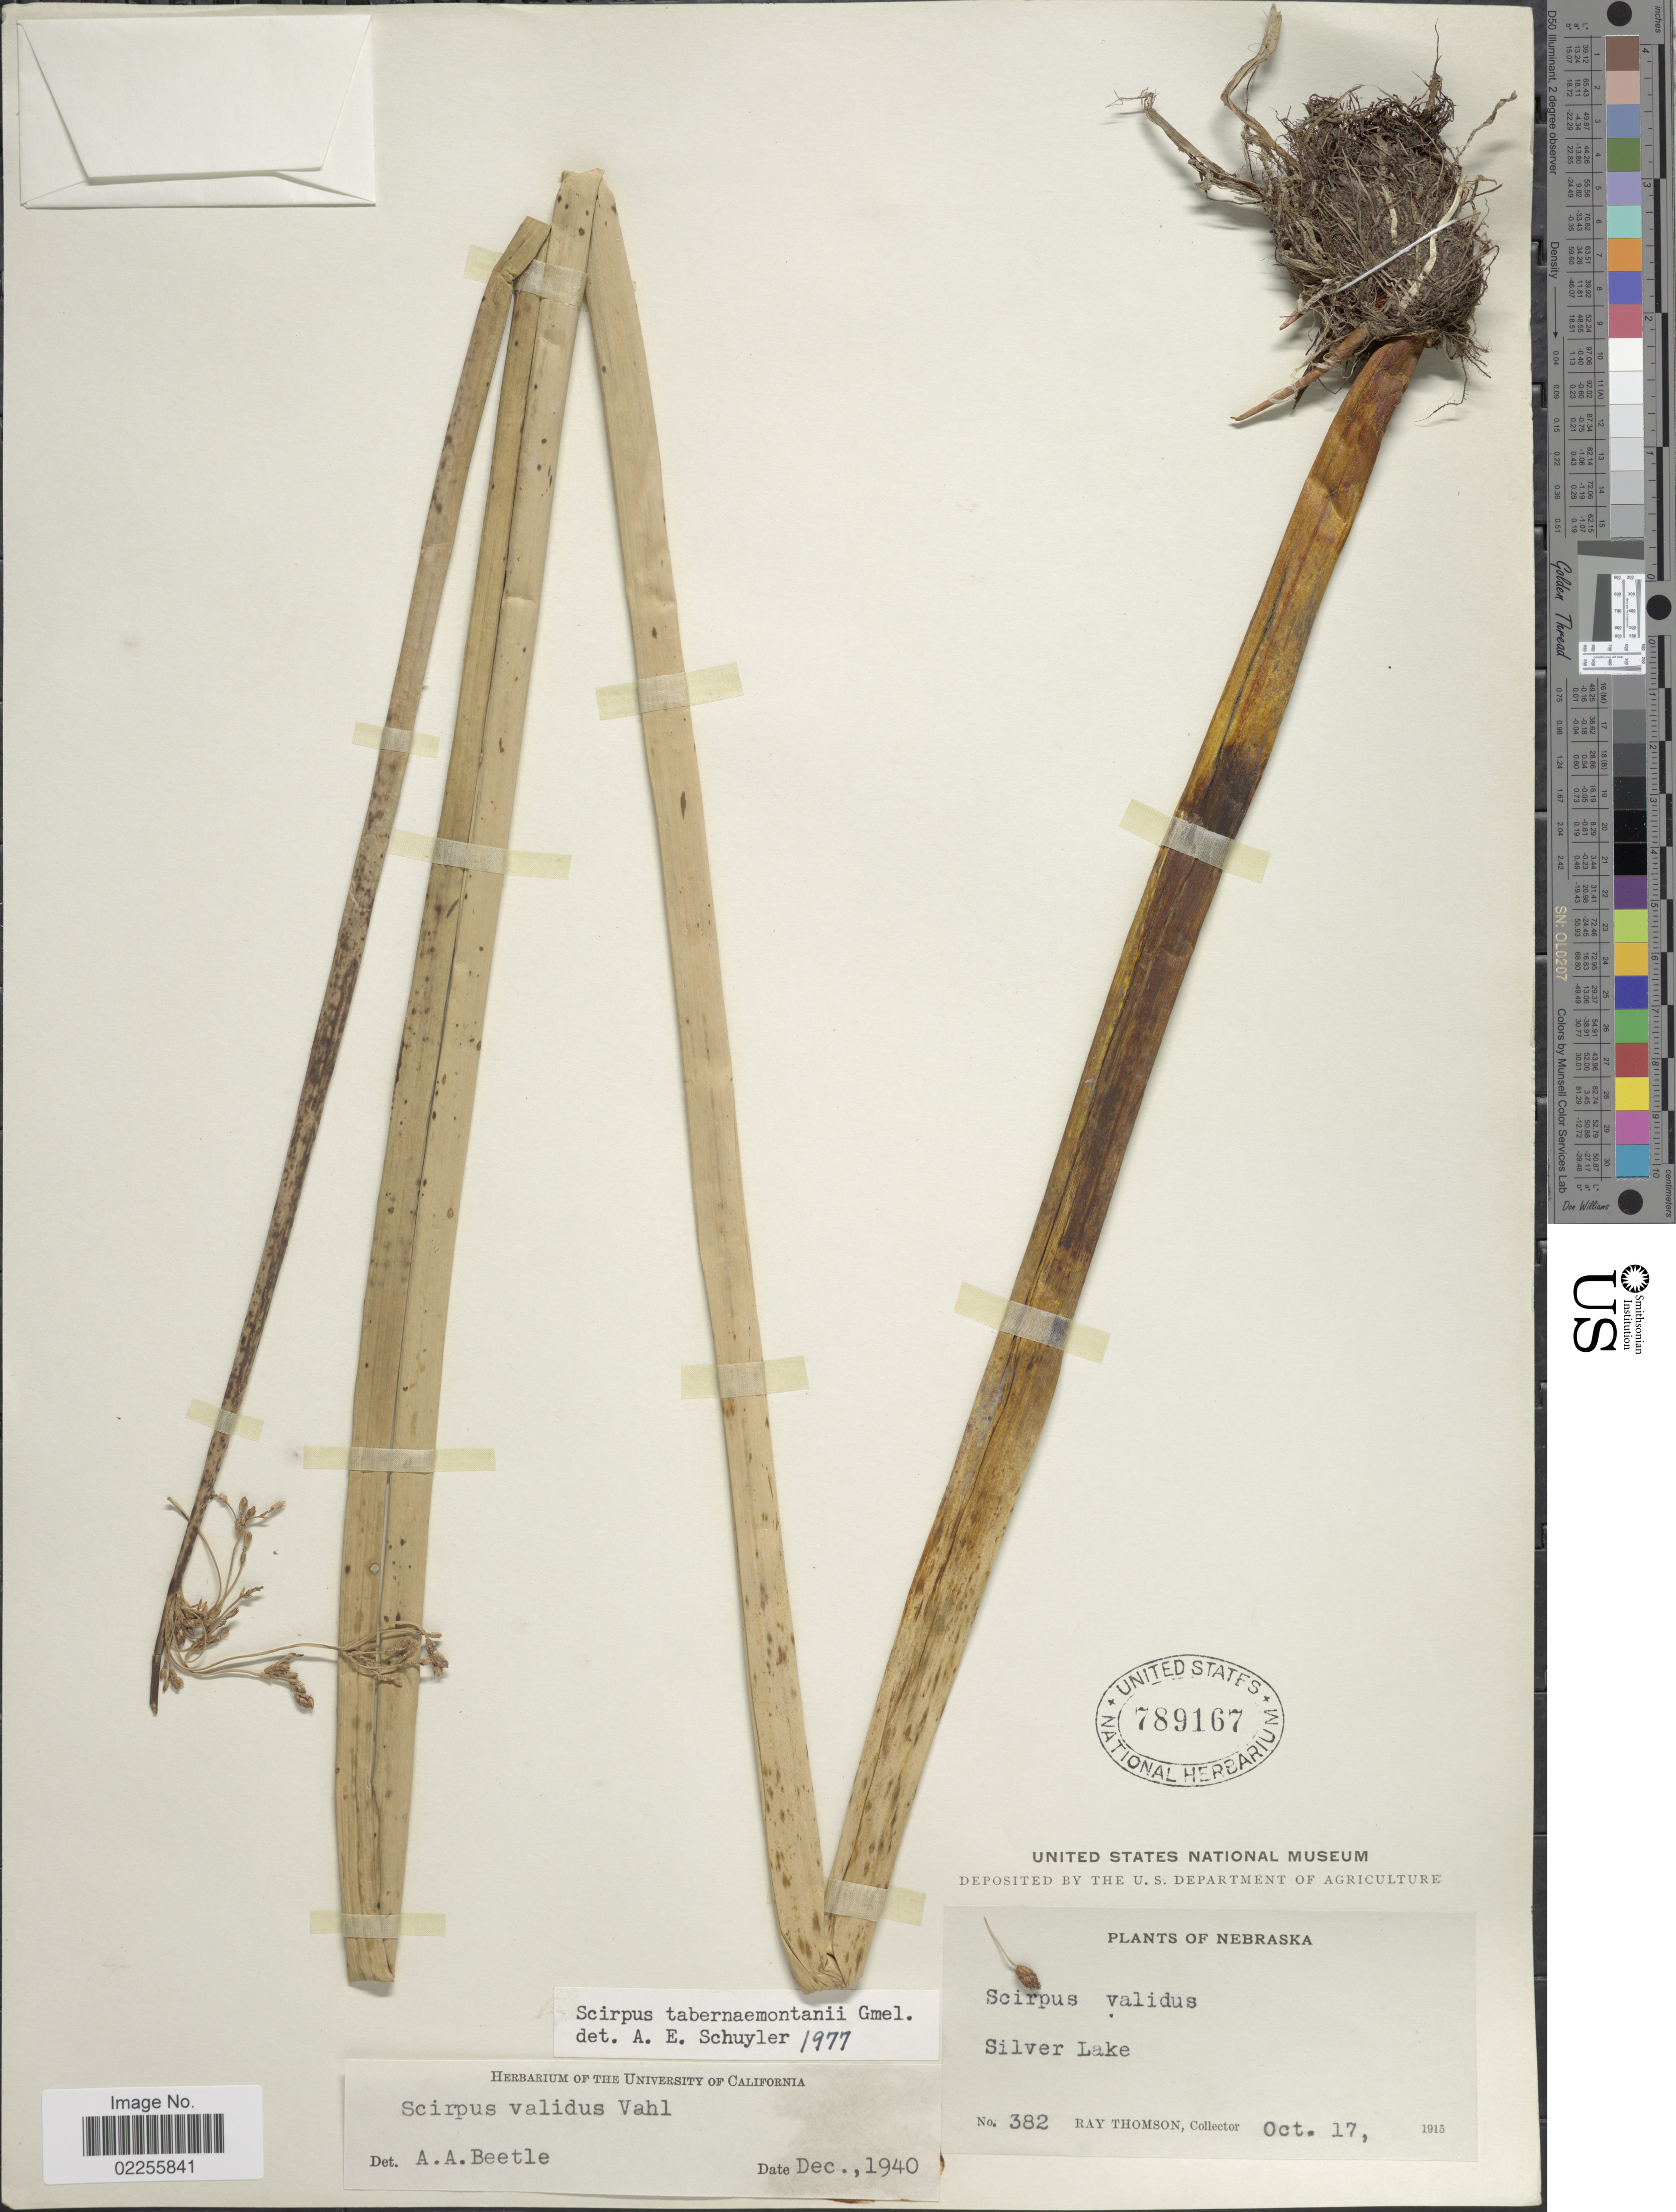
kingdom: Plantae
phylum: Tracheophyta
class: Liliopsida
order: Poales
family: Cyperaceae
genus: Schoenoplectus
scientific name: Schoenoplectus tabernaemontani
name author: (C.C. Gmel.) Palla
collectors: R. Thomson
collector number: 382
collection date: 1915-10-17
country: United States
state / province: Nebraska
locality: Silver Lake.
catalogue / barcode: US 789167